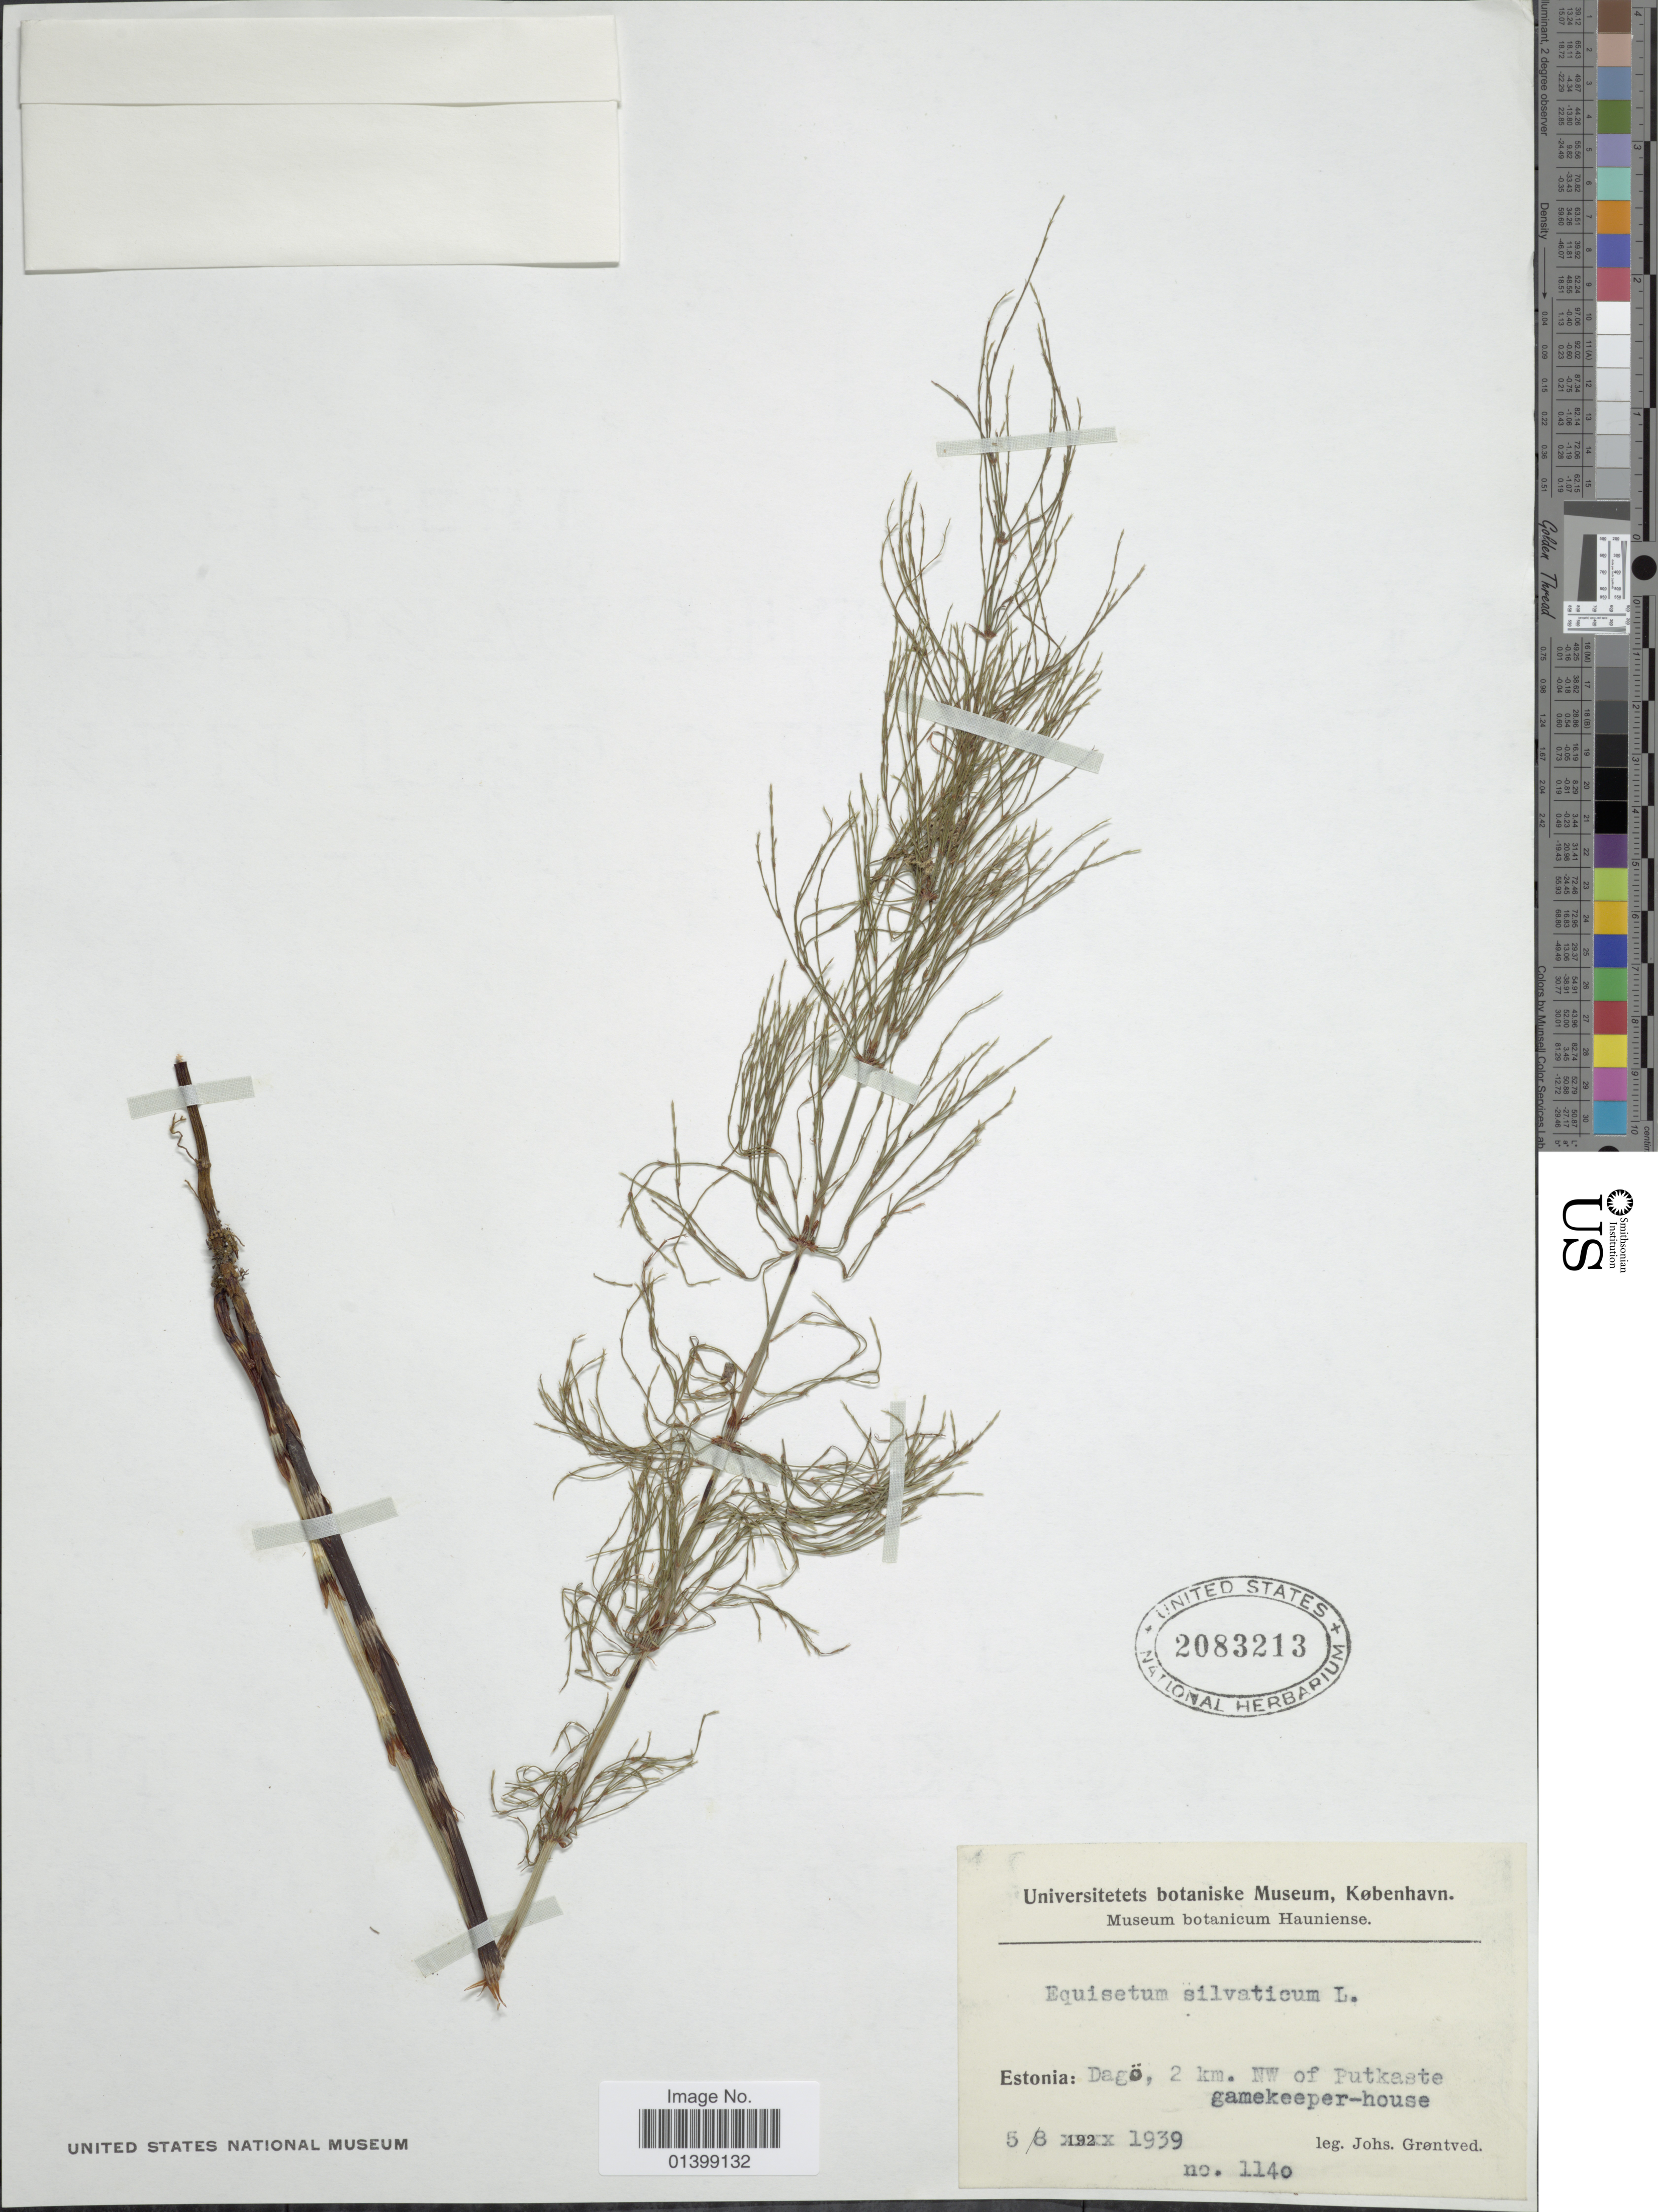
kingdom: Plantae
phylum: Tracheophyta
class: Polypodiopsida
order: Equisetales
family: Equisetaceae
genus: Equisetum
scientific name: Equisetum sylvaticum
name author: L.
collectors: J. Grøntved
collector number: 1140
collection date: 1939-08-05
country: Estonia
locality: Dagö, 2 km NW of Putkaste gamekeeper-house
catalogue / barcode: US 2083213